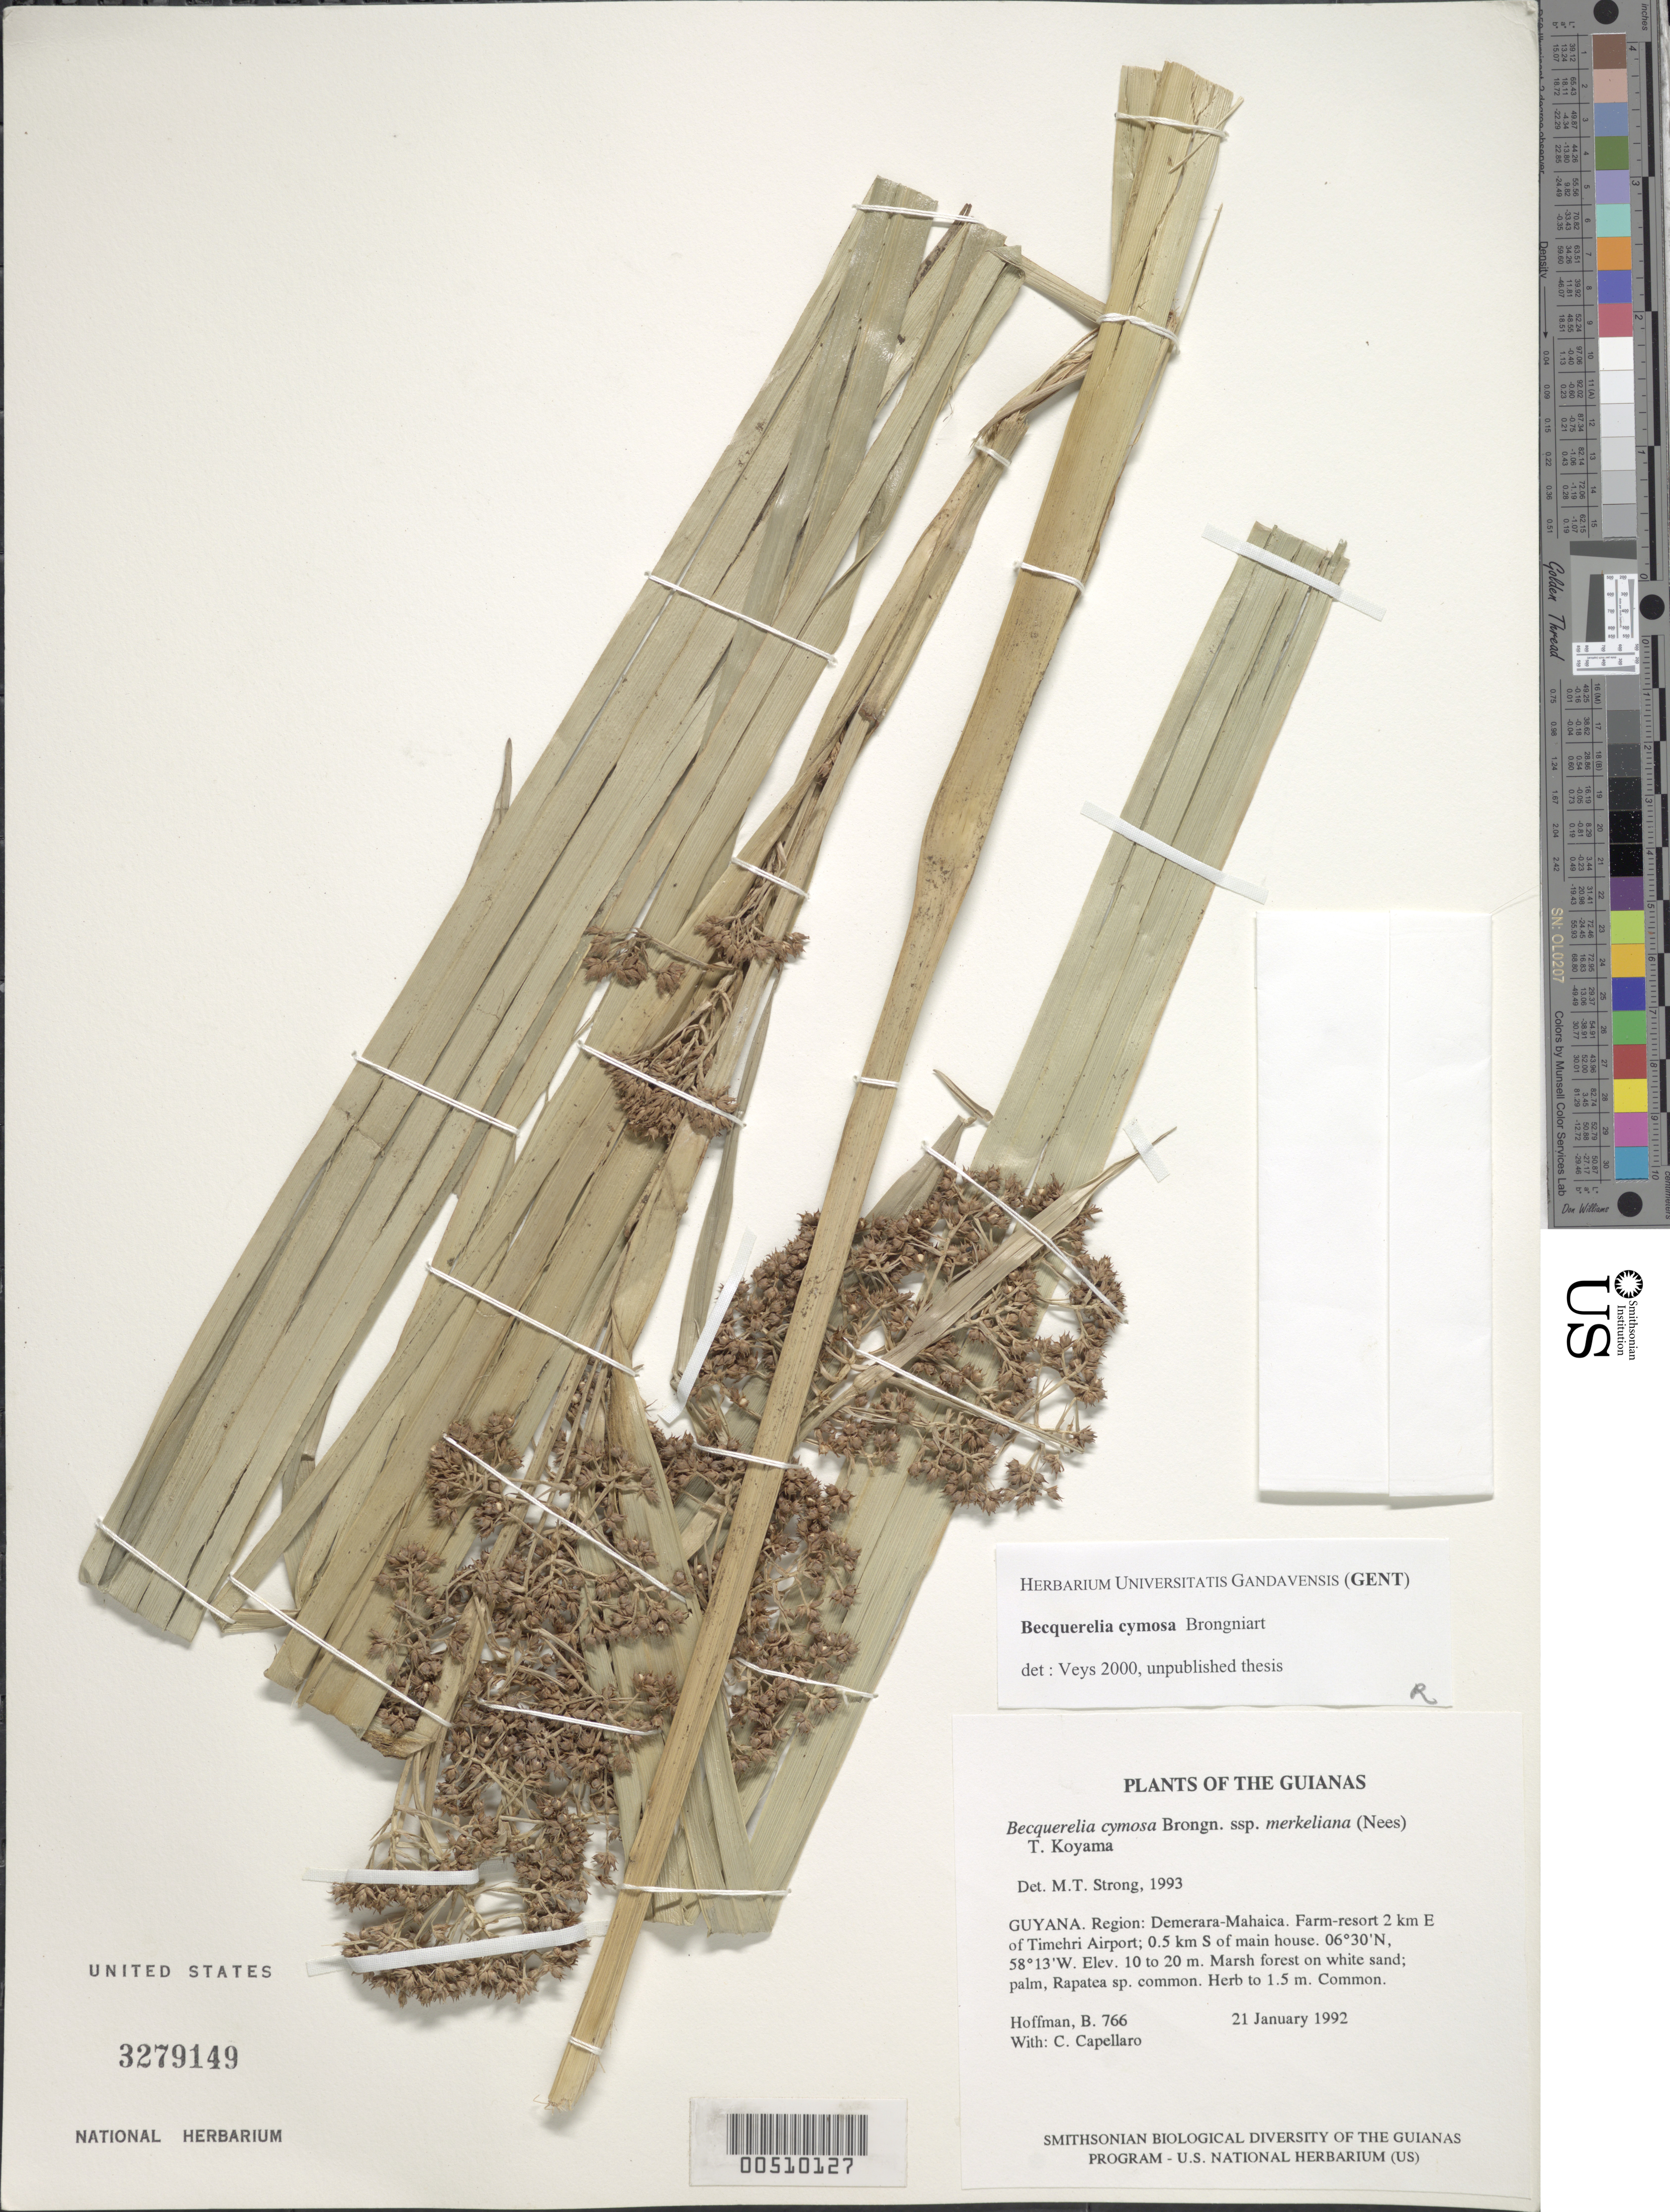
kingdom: Plantae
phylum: Tracheophyta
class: Liliopsida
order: Poales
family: Cyperaceae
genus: Becquerelia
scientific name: Becquerelia cymosa subsp. merkeliana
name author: (Nees) T. Koyama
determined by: Strong, M. T., (US), Smithsonian Institution - National Museum of Natural History (UNITED STATES)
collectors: B. Hoffman & C. Capellaro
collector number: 766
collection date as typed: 21 Jan 1992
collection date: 1992-01-21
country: Guyana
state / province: Demerara-Mahaica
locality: Farm-resort 2 km E of Timehri Airport, 0.5 km S of main house.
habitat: Marsh forest on white sand.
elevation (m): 20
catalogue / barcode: US 3279149